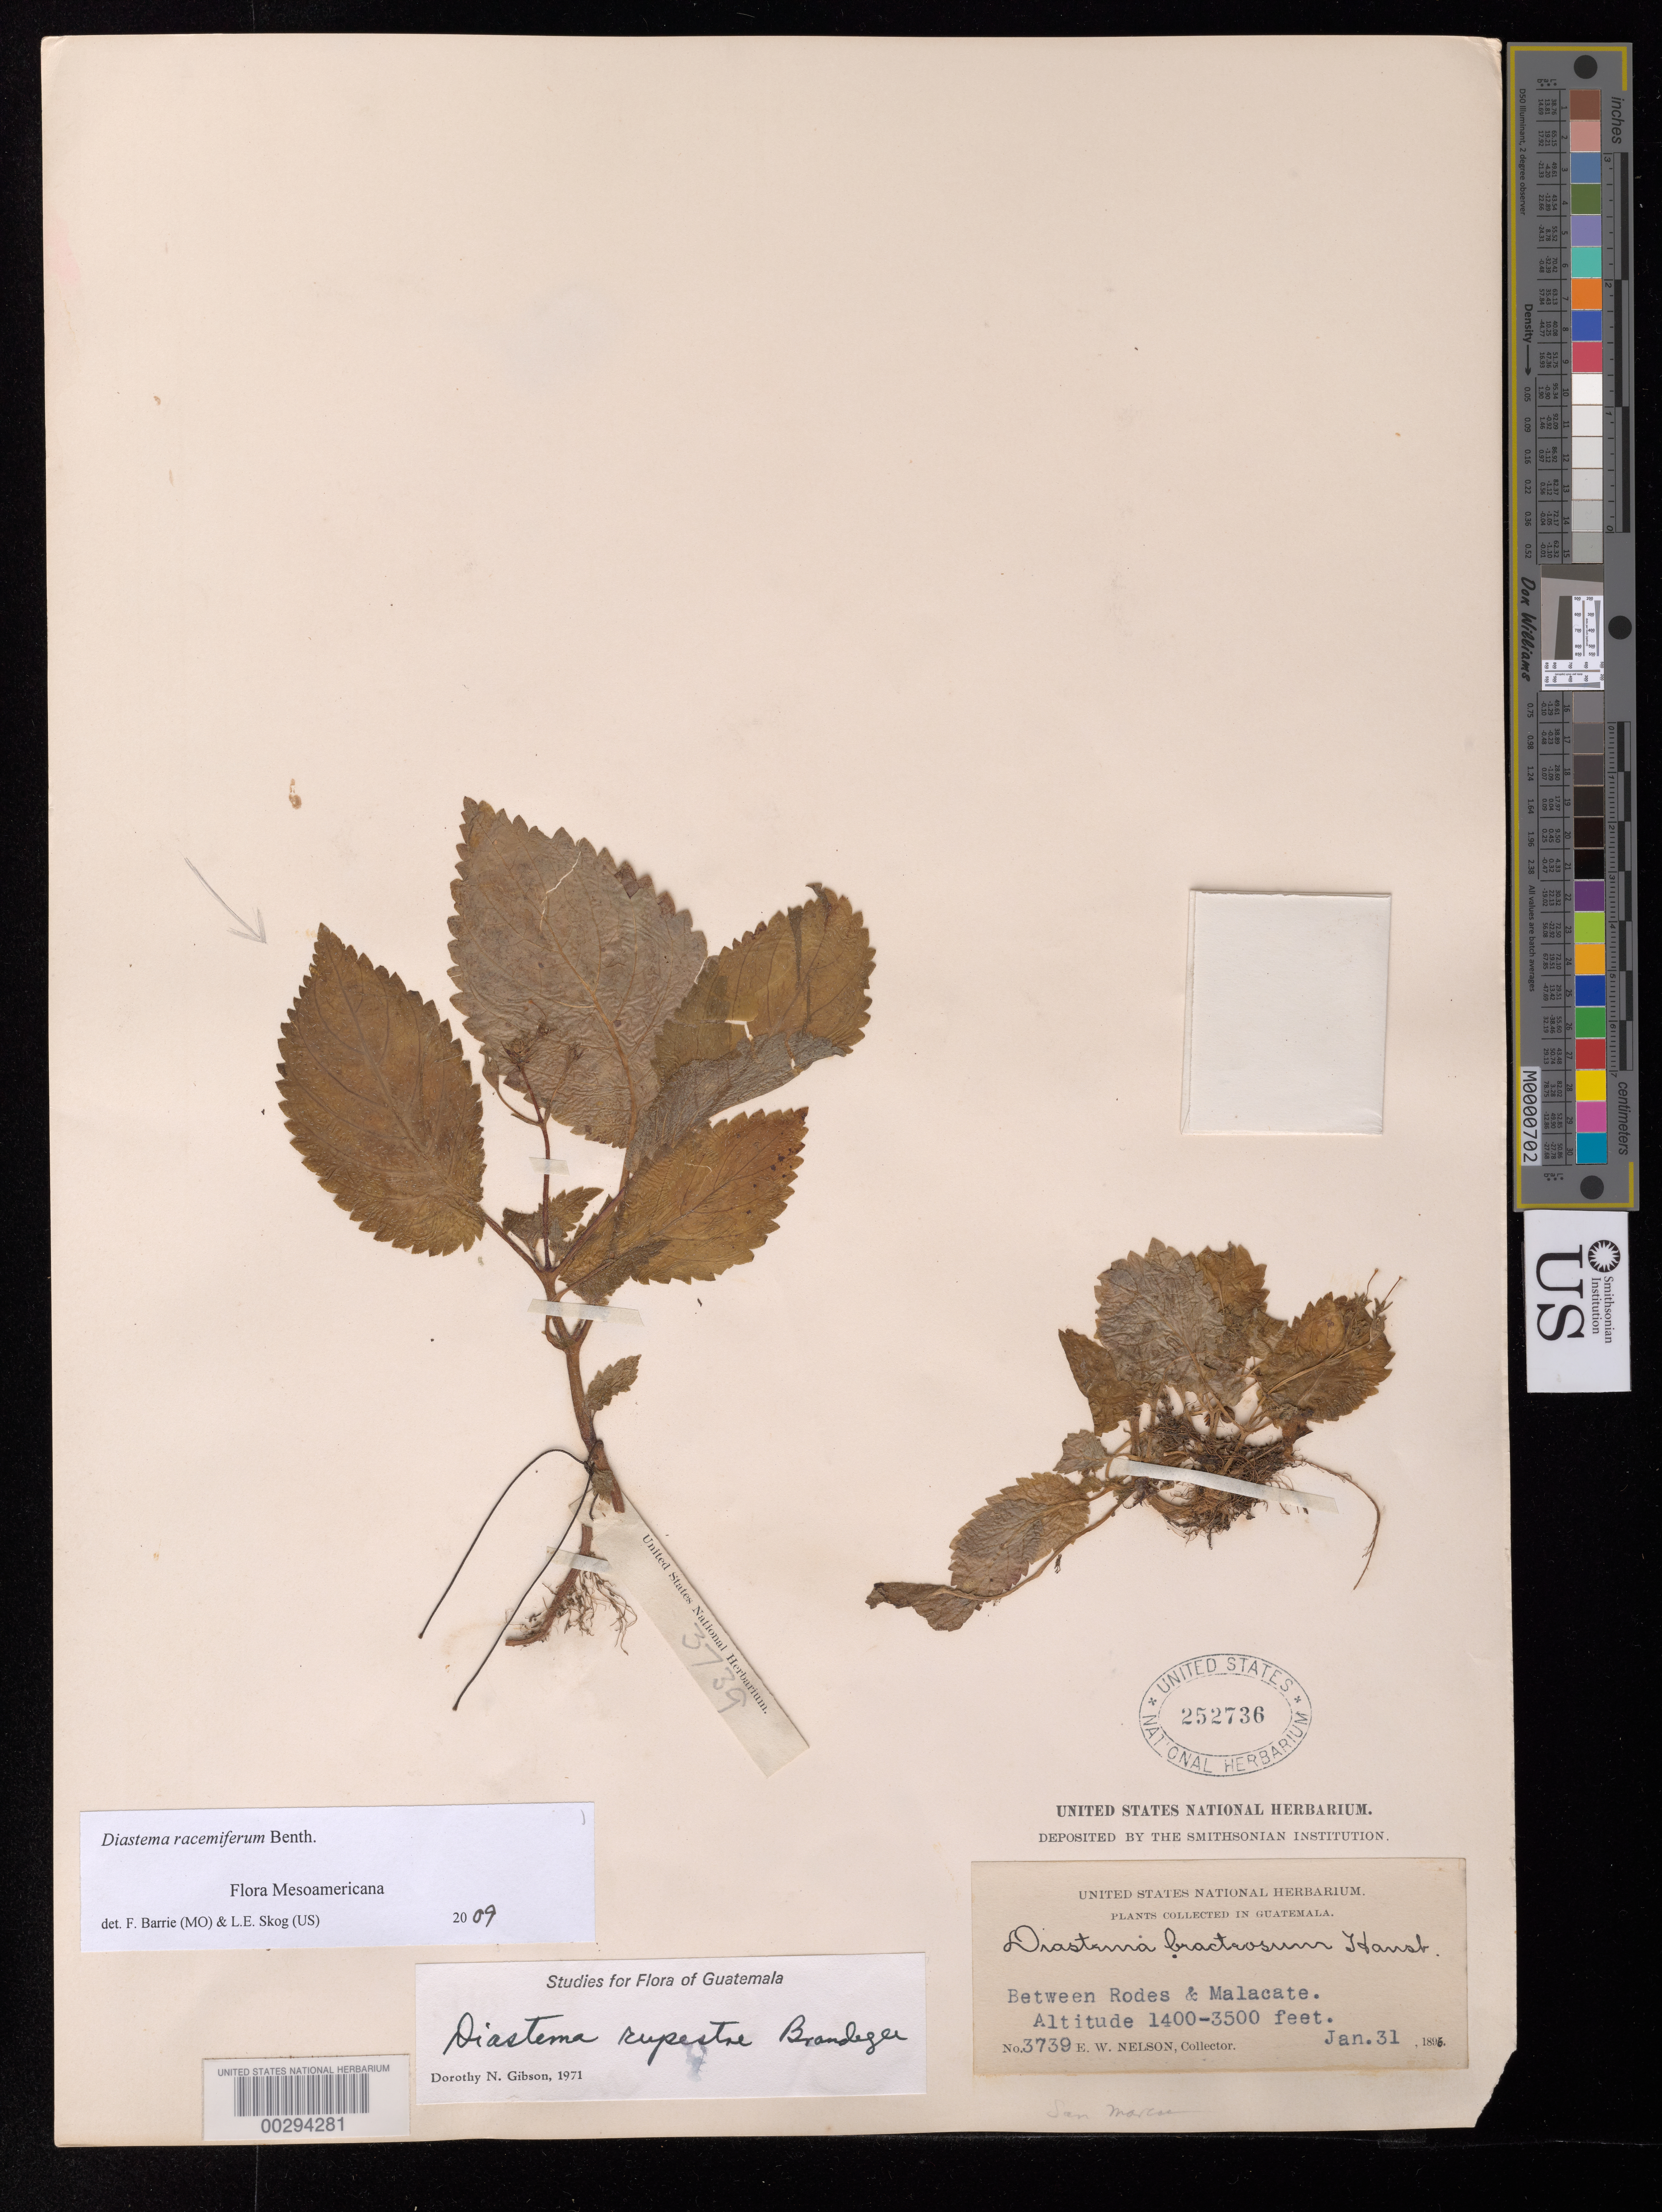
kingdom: Plantae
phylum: Tracheophyta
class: Magnoliopsida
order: Lamiales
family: Gesneriaceae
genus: Diastema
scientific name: Diastema racemiferum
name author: Benth.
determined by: Barrie, F. R.; Skog, Laurence E.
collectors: E. W. Nelson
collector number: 3739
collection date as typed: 31 Jan 1895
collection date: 1895-01-31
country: Guatemala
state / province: San Marcos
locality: Between Rodes and Malacate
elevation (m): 427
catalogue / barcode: US 252736